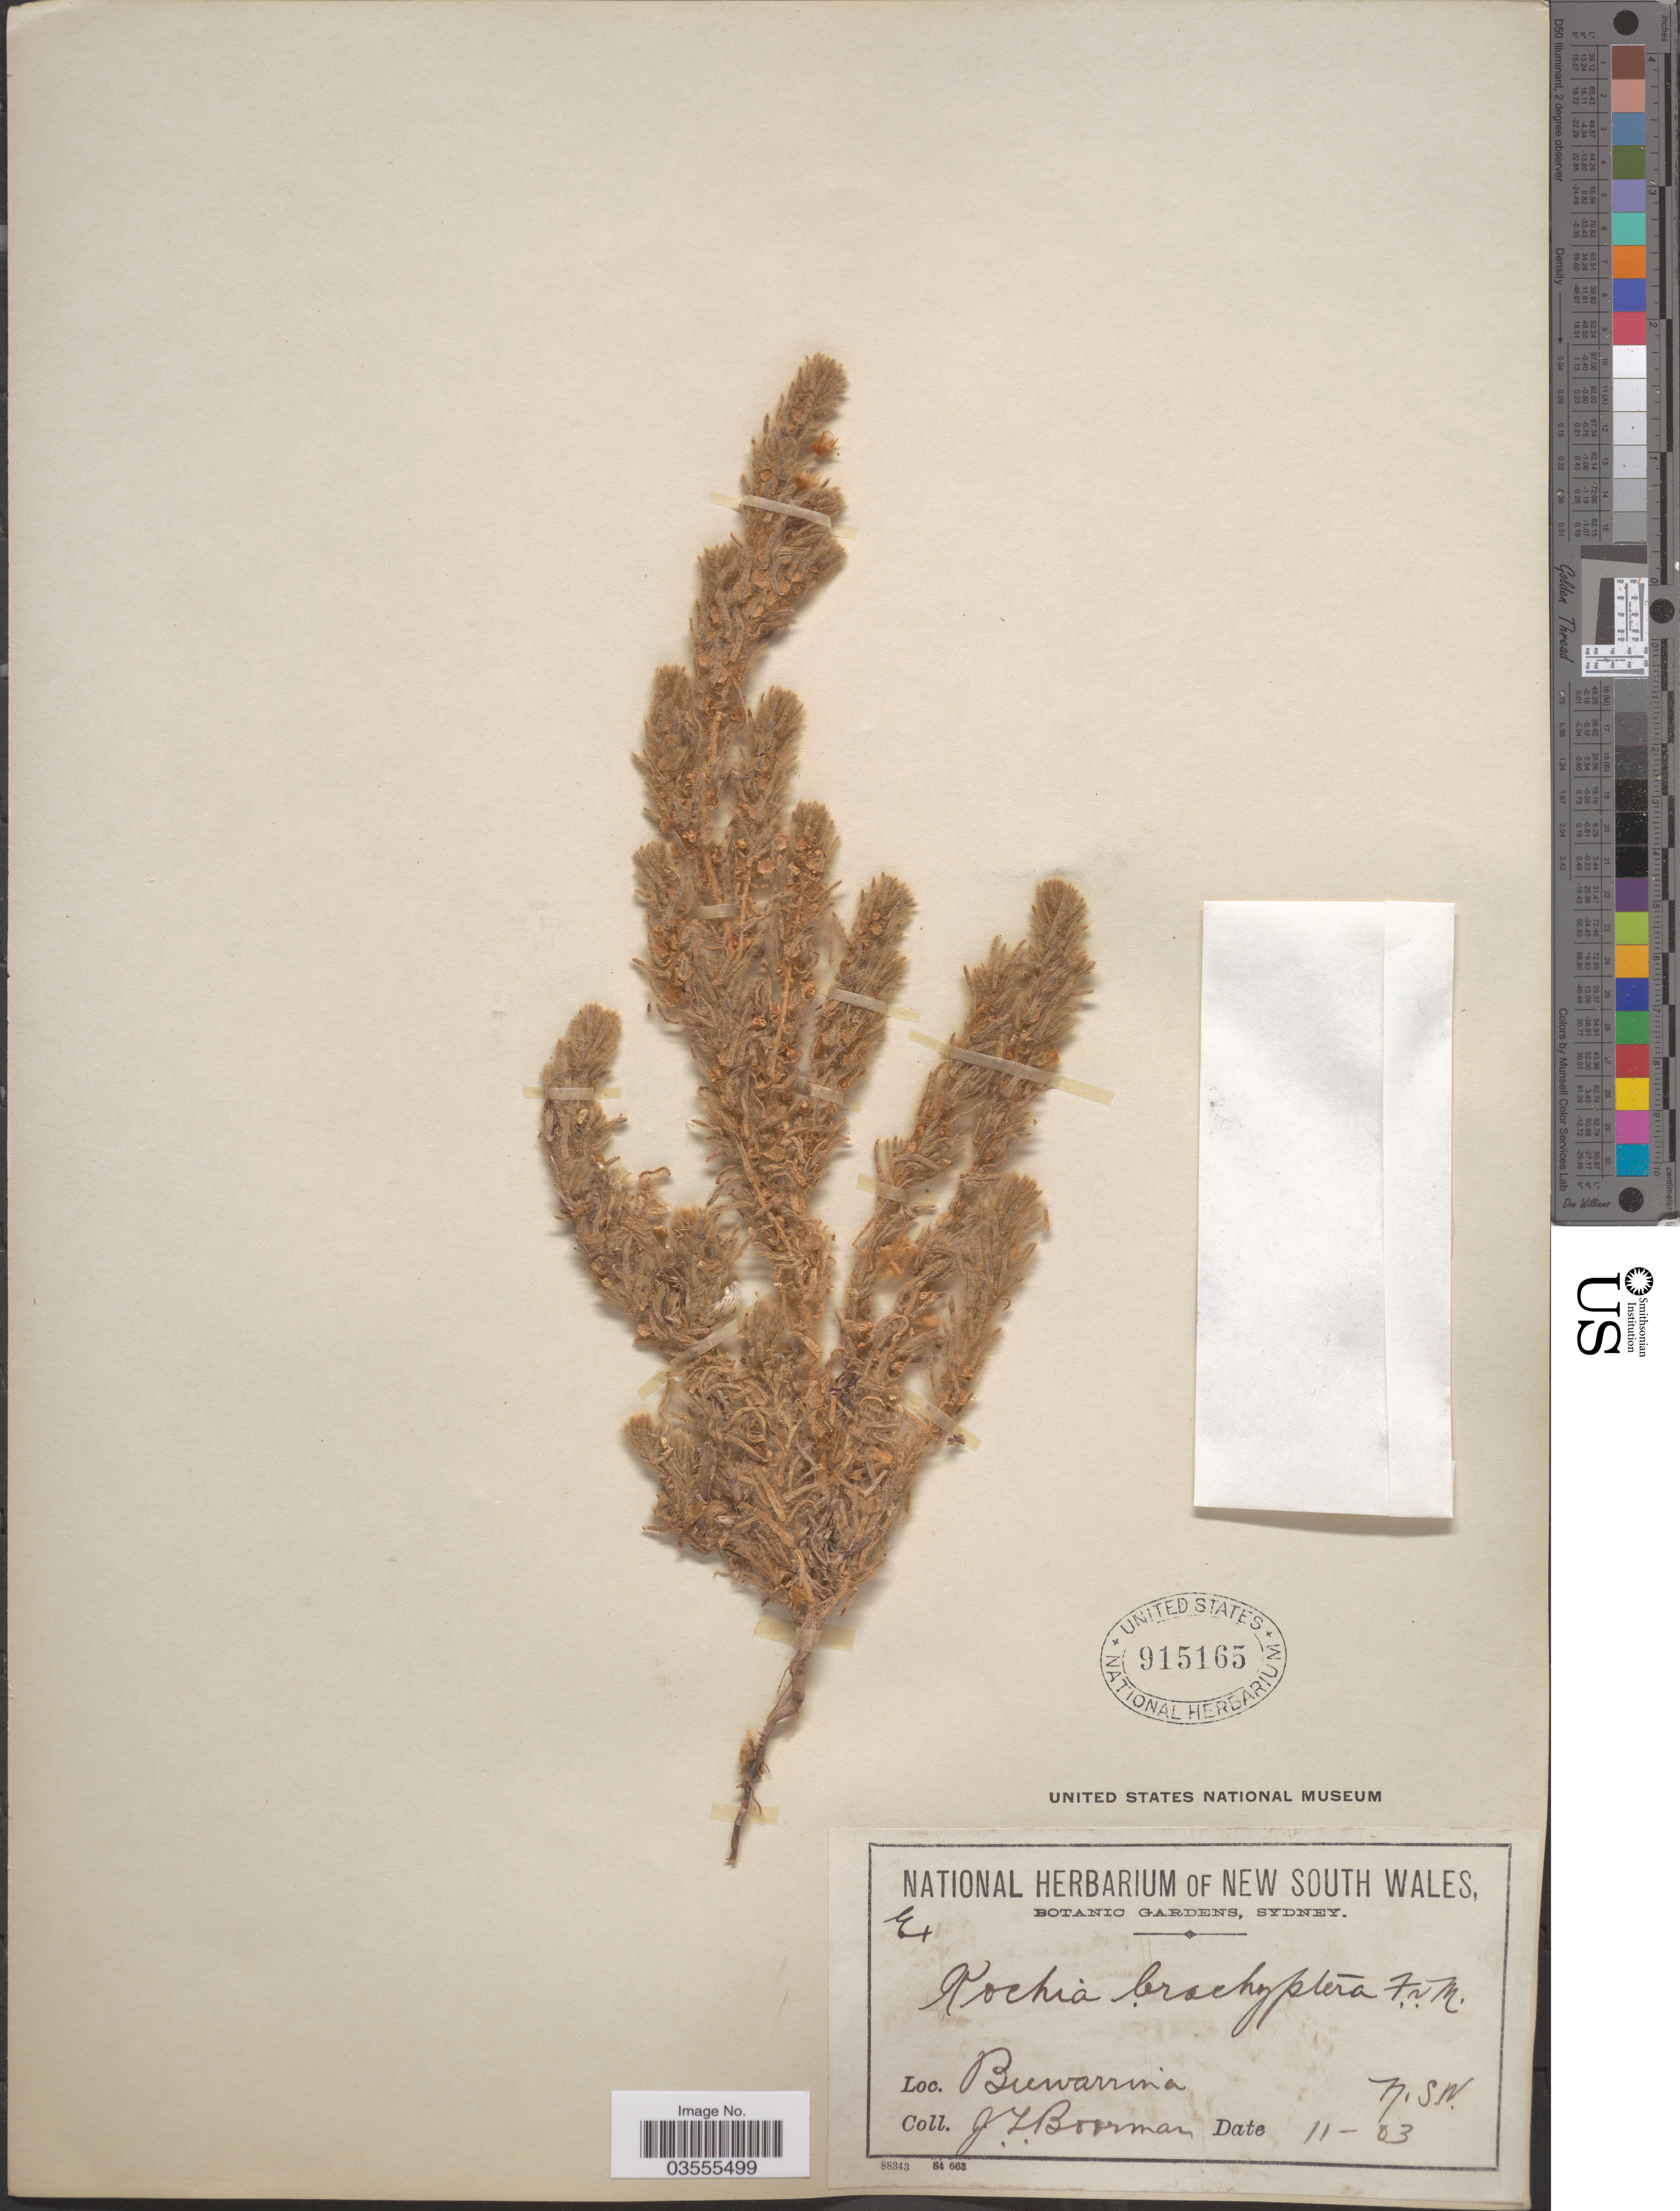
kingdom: Plantae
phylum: Tracheophyta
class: Magnoliopsida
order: Caryophyllales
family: Amaranthaceae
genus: Sclerolaena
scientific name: Sclerolaena brachyptera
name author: (F. Muell.) S.W.L. Jacobs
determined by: Wiecek, B. M.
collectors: J. Boorman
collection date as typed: Transcribed d/m/y: /11/3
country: Australia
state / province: New South Wales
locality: Brewarrina.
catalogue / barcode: US 915165